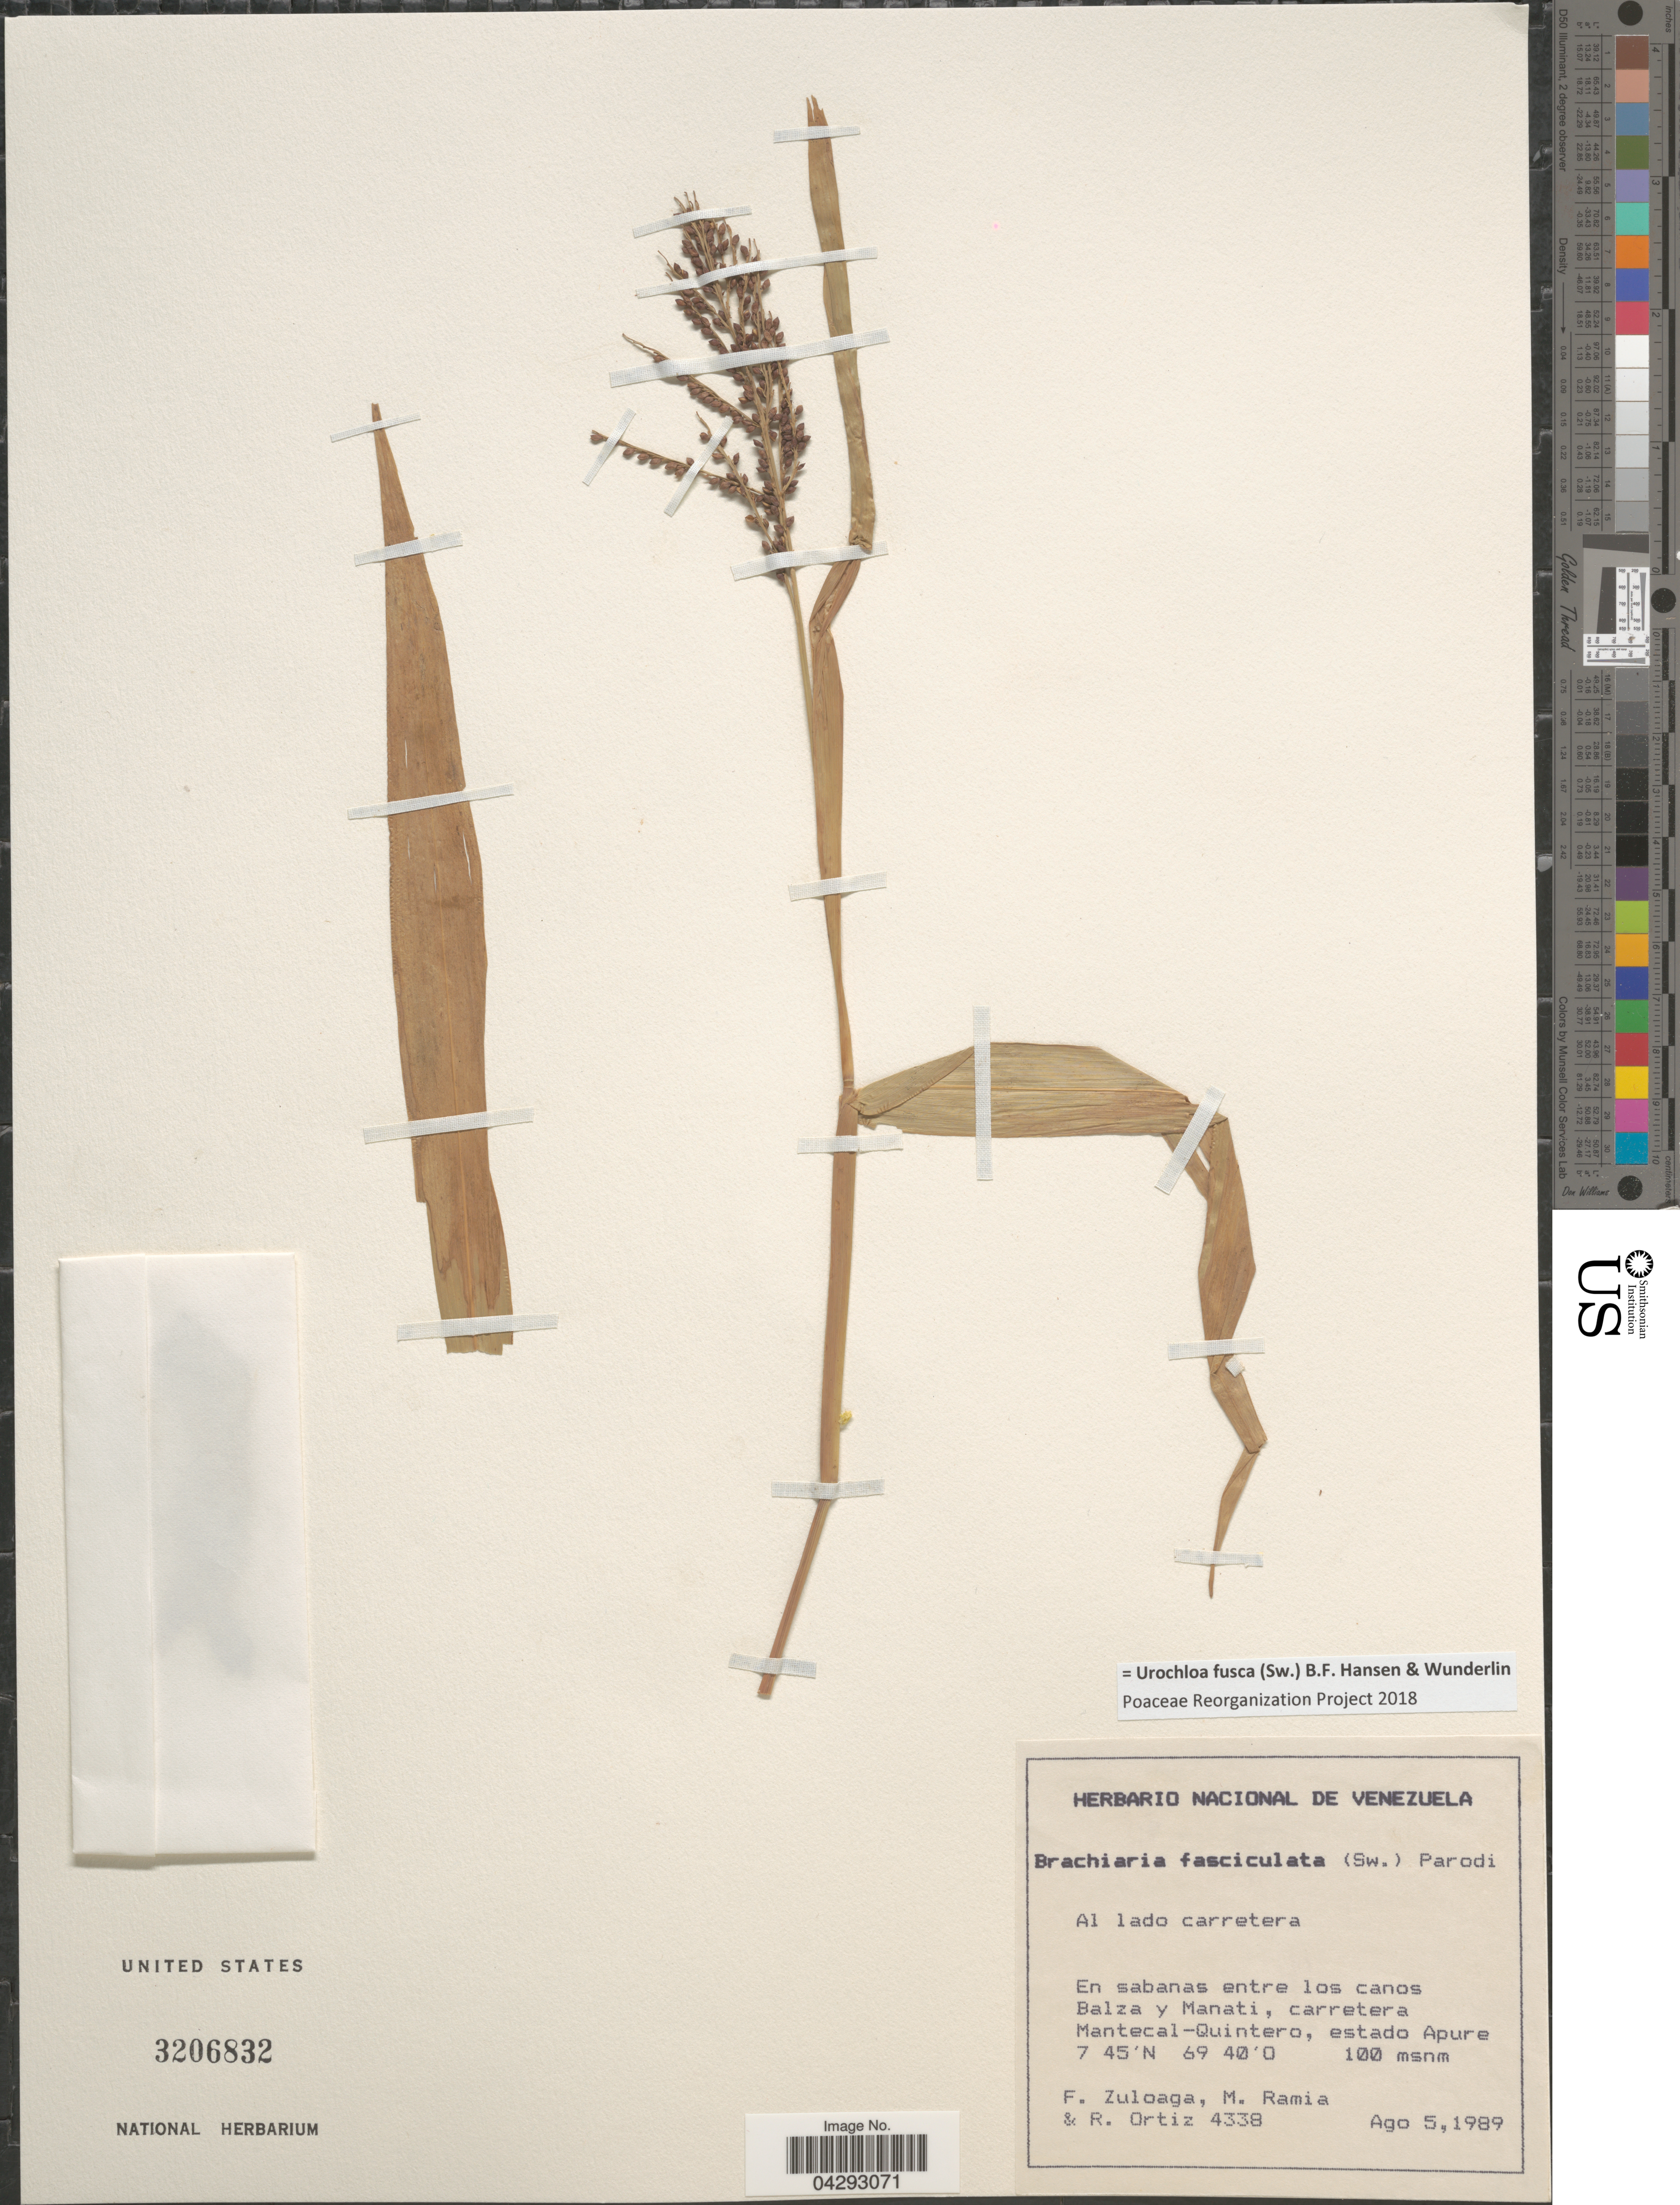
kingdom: Plantae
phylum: Tracheophyta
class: Liliopsida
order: Poales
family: Poaceae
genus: Urochloa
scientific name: Urochloa fusca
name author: (Sw.) B.F. Hansen & Wunderlin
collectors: F. Zuloaga, M. Ramia & R. Ortiz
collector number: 4338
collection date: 1989-08-05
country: Venezuela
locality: Al lado carretera. En sabanas entre los canos Balza y Manati, carretera Mantecal-Quintero, estado Apure.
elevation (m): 100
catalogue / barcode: US 3206832